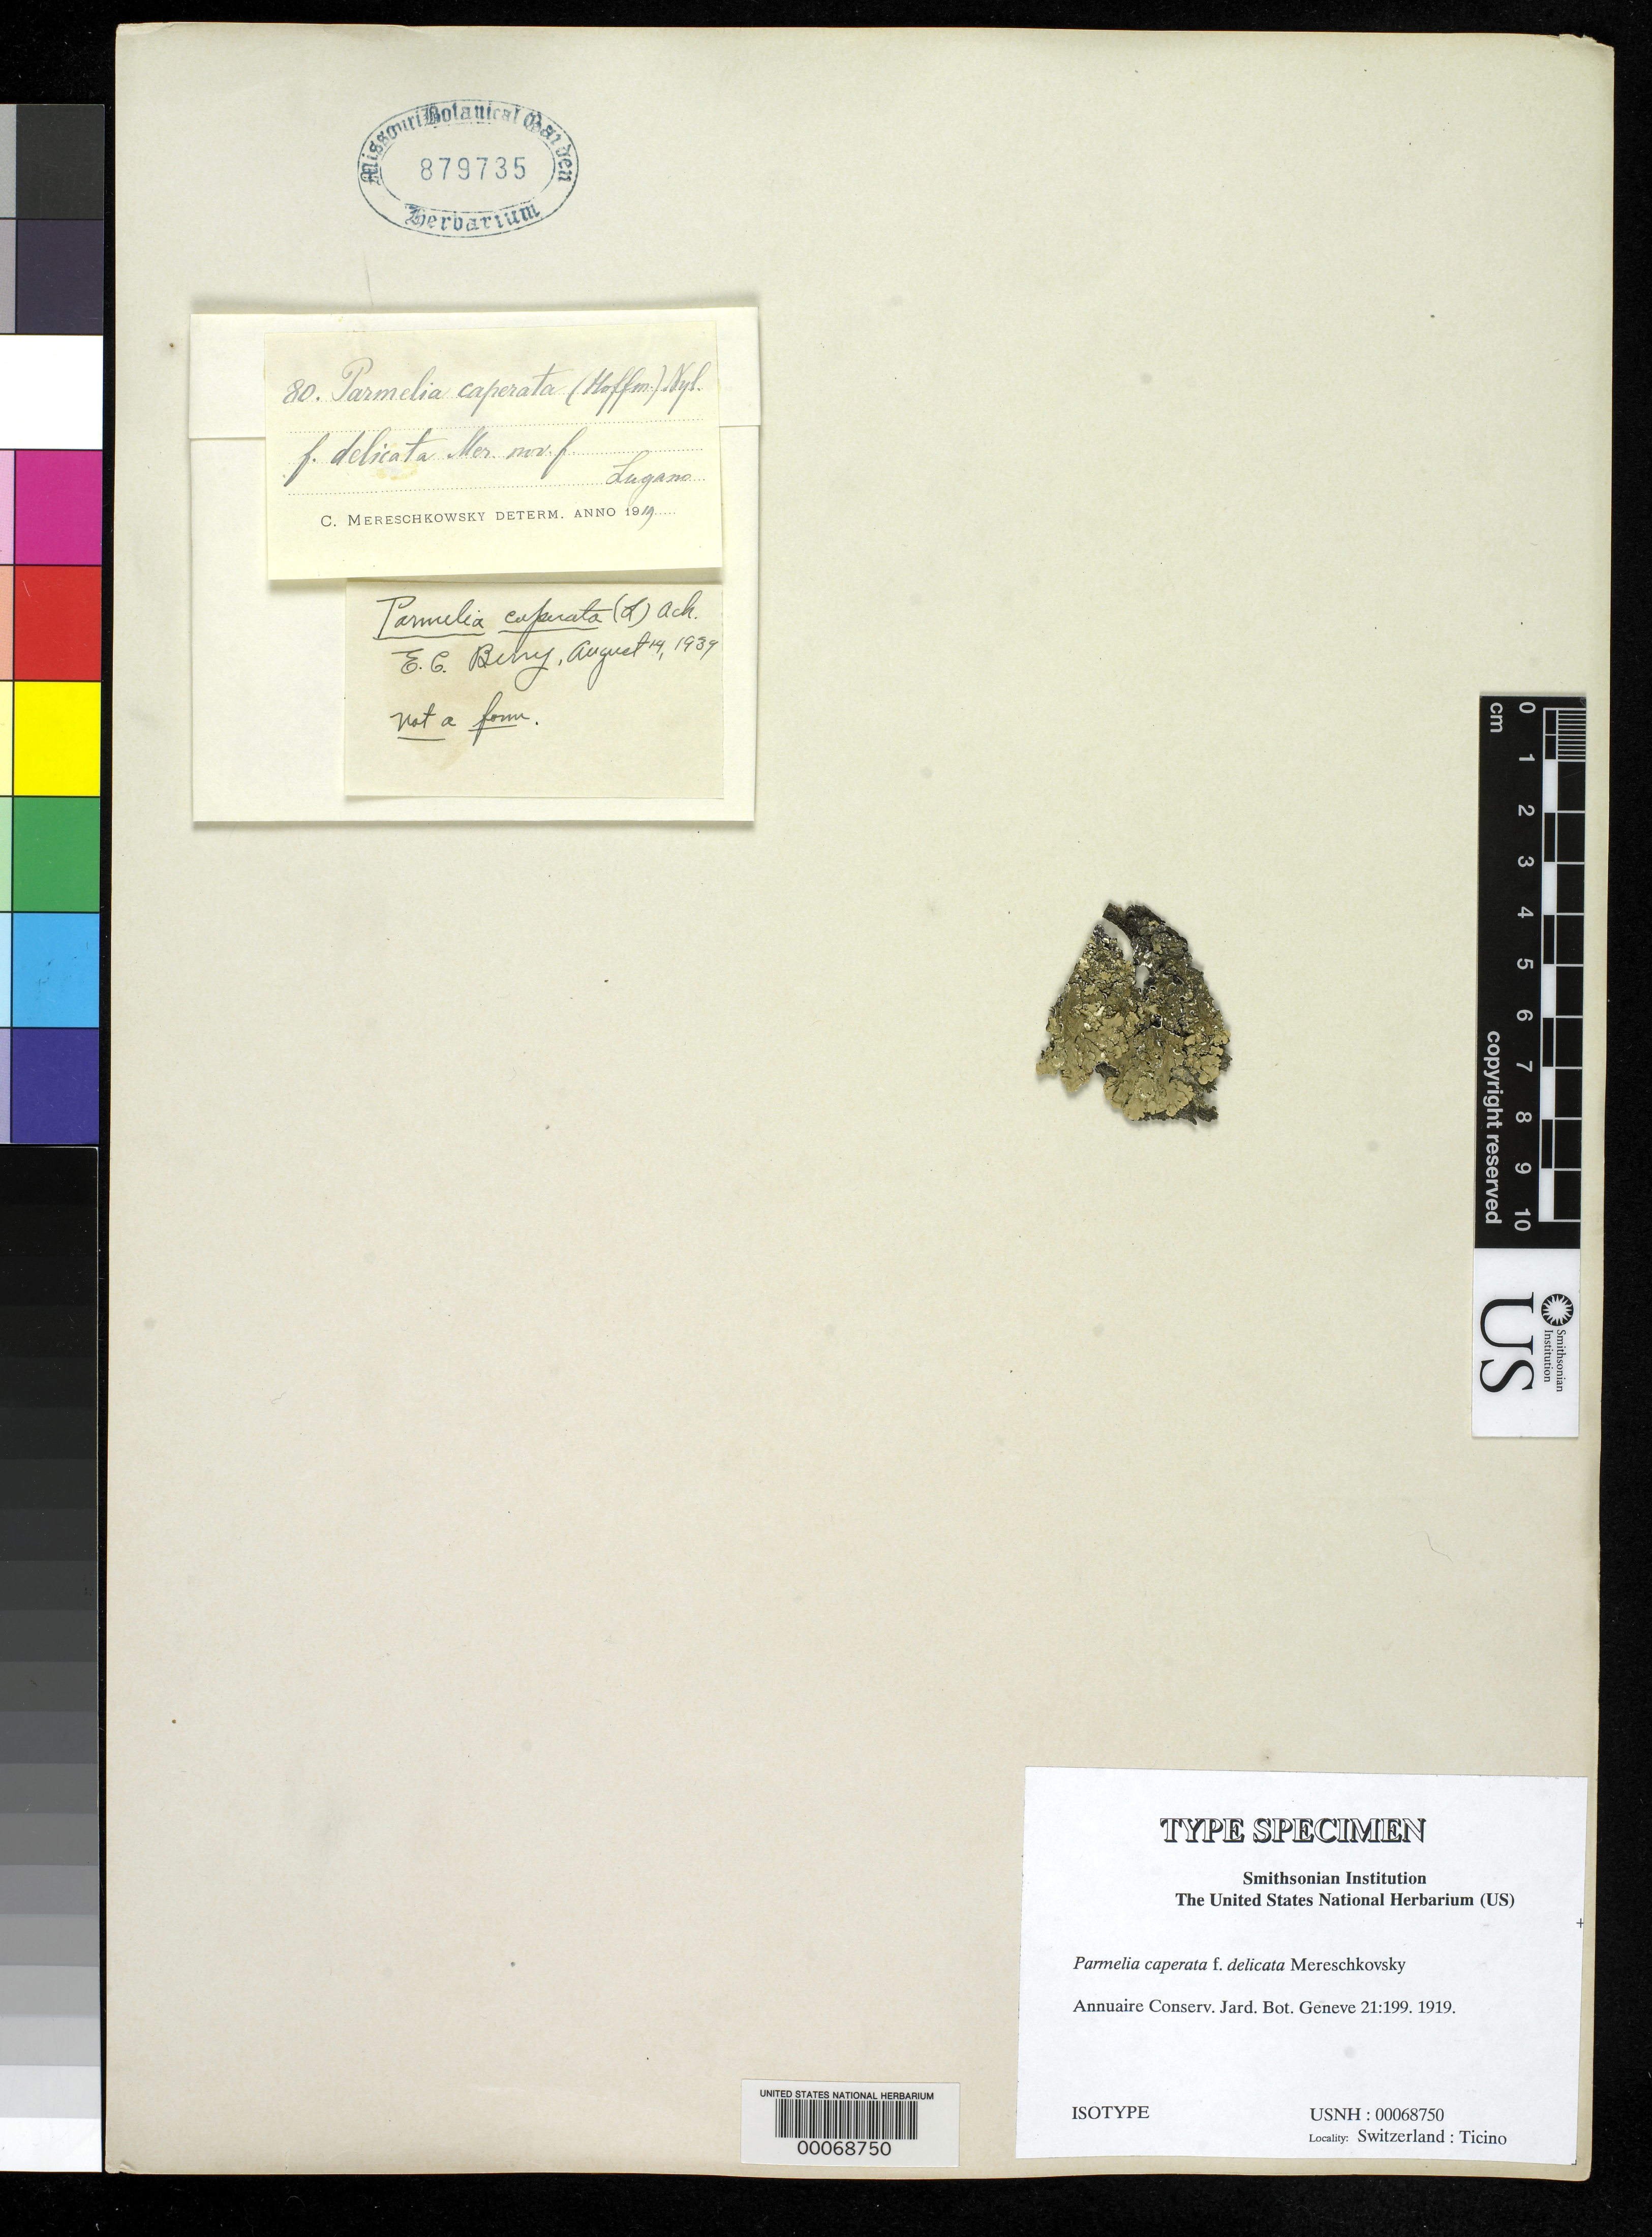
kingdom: Fungi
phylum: Ascomycota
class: Lecanoromycetes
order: Lecanorales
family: Parmeliaceae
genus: Parmelia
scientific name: Parmelia caperata f. delicata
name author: Mereschk.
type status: Isotype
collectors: K. S. Mereschkovsky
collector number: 80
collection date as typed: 1917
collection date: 1917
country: Switzerland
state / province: Ticino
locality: Lugano-Castausio.